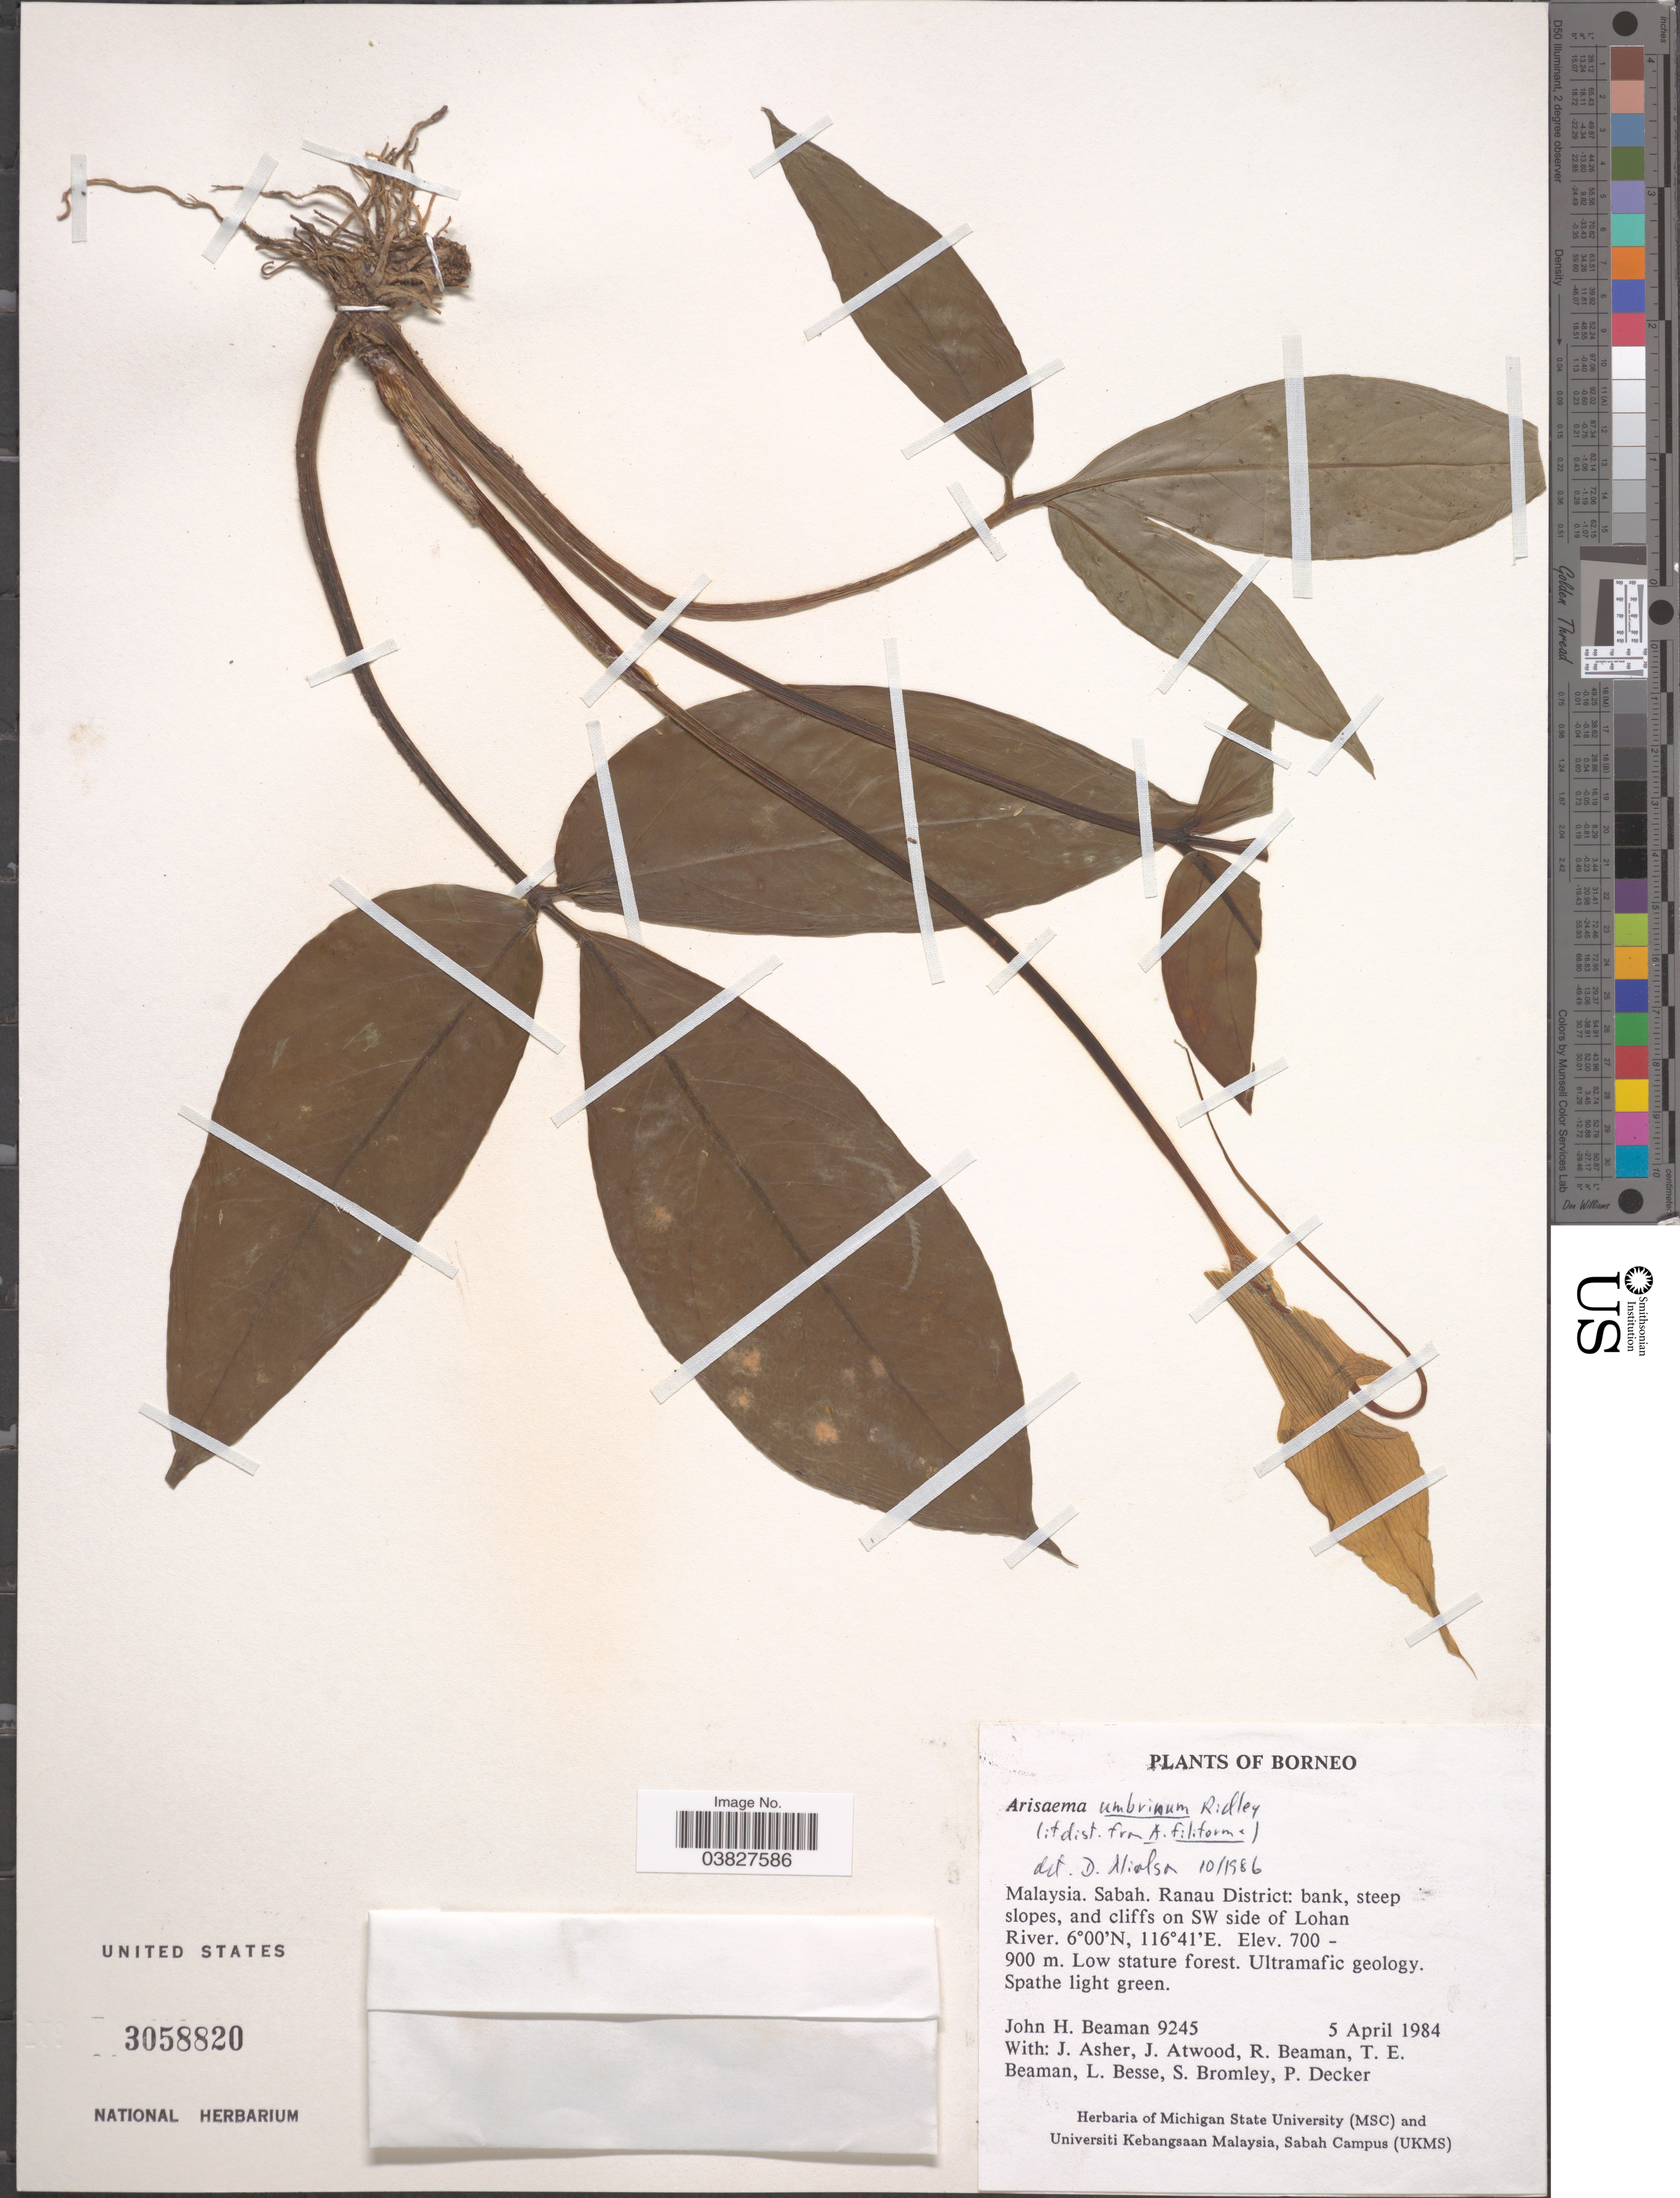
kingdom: Plantae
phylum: Tracheophyta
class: Liliopsida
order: Alismatales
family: Araceae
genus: Arisaema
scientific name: Arisaema filiforme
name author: (Reinw.) Blume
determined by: Ma, Zheng Xu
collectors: J. H. Beaman, J. Asher, J. Atwood, R. S. Beaman & et al.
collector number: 9245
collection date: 1984-04-05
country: Malaysia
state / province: Sabah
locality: Borneo. Ranau District: bank, steep slopes, and cliffs on SW side of Lohan River.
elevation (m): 700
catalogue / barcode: US 3058820